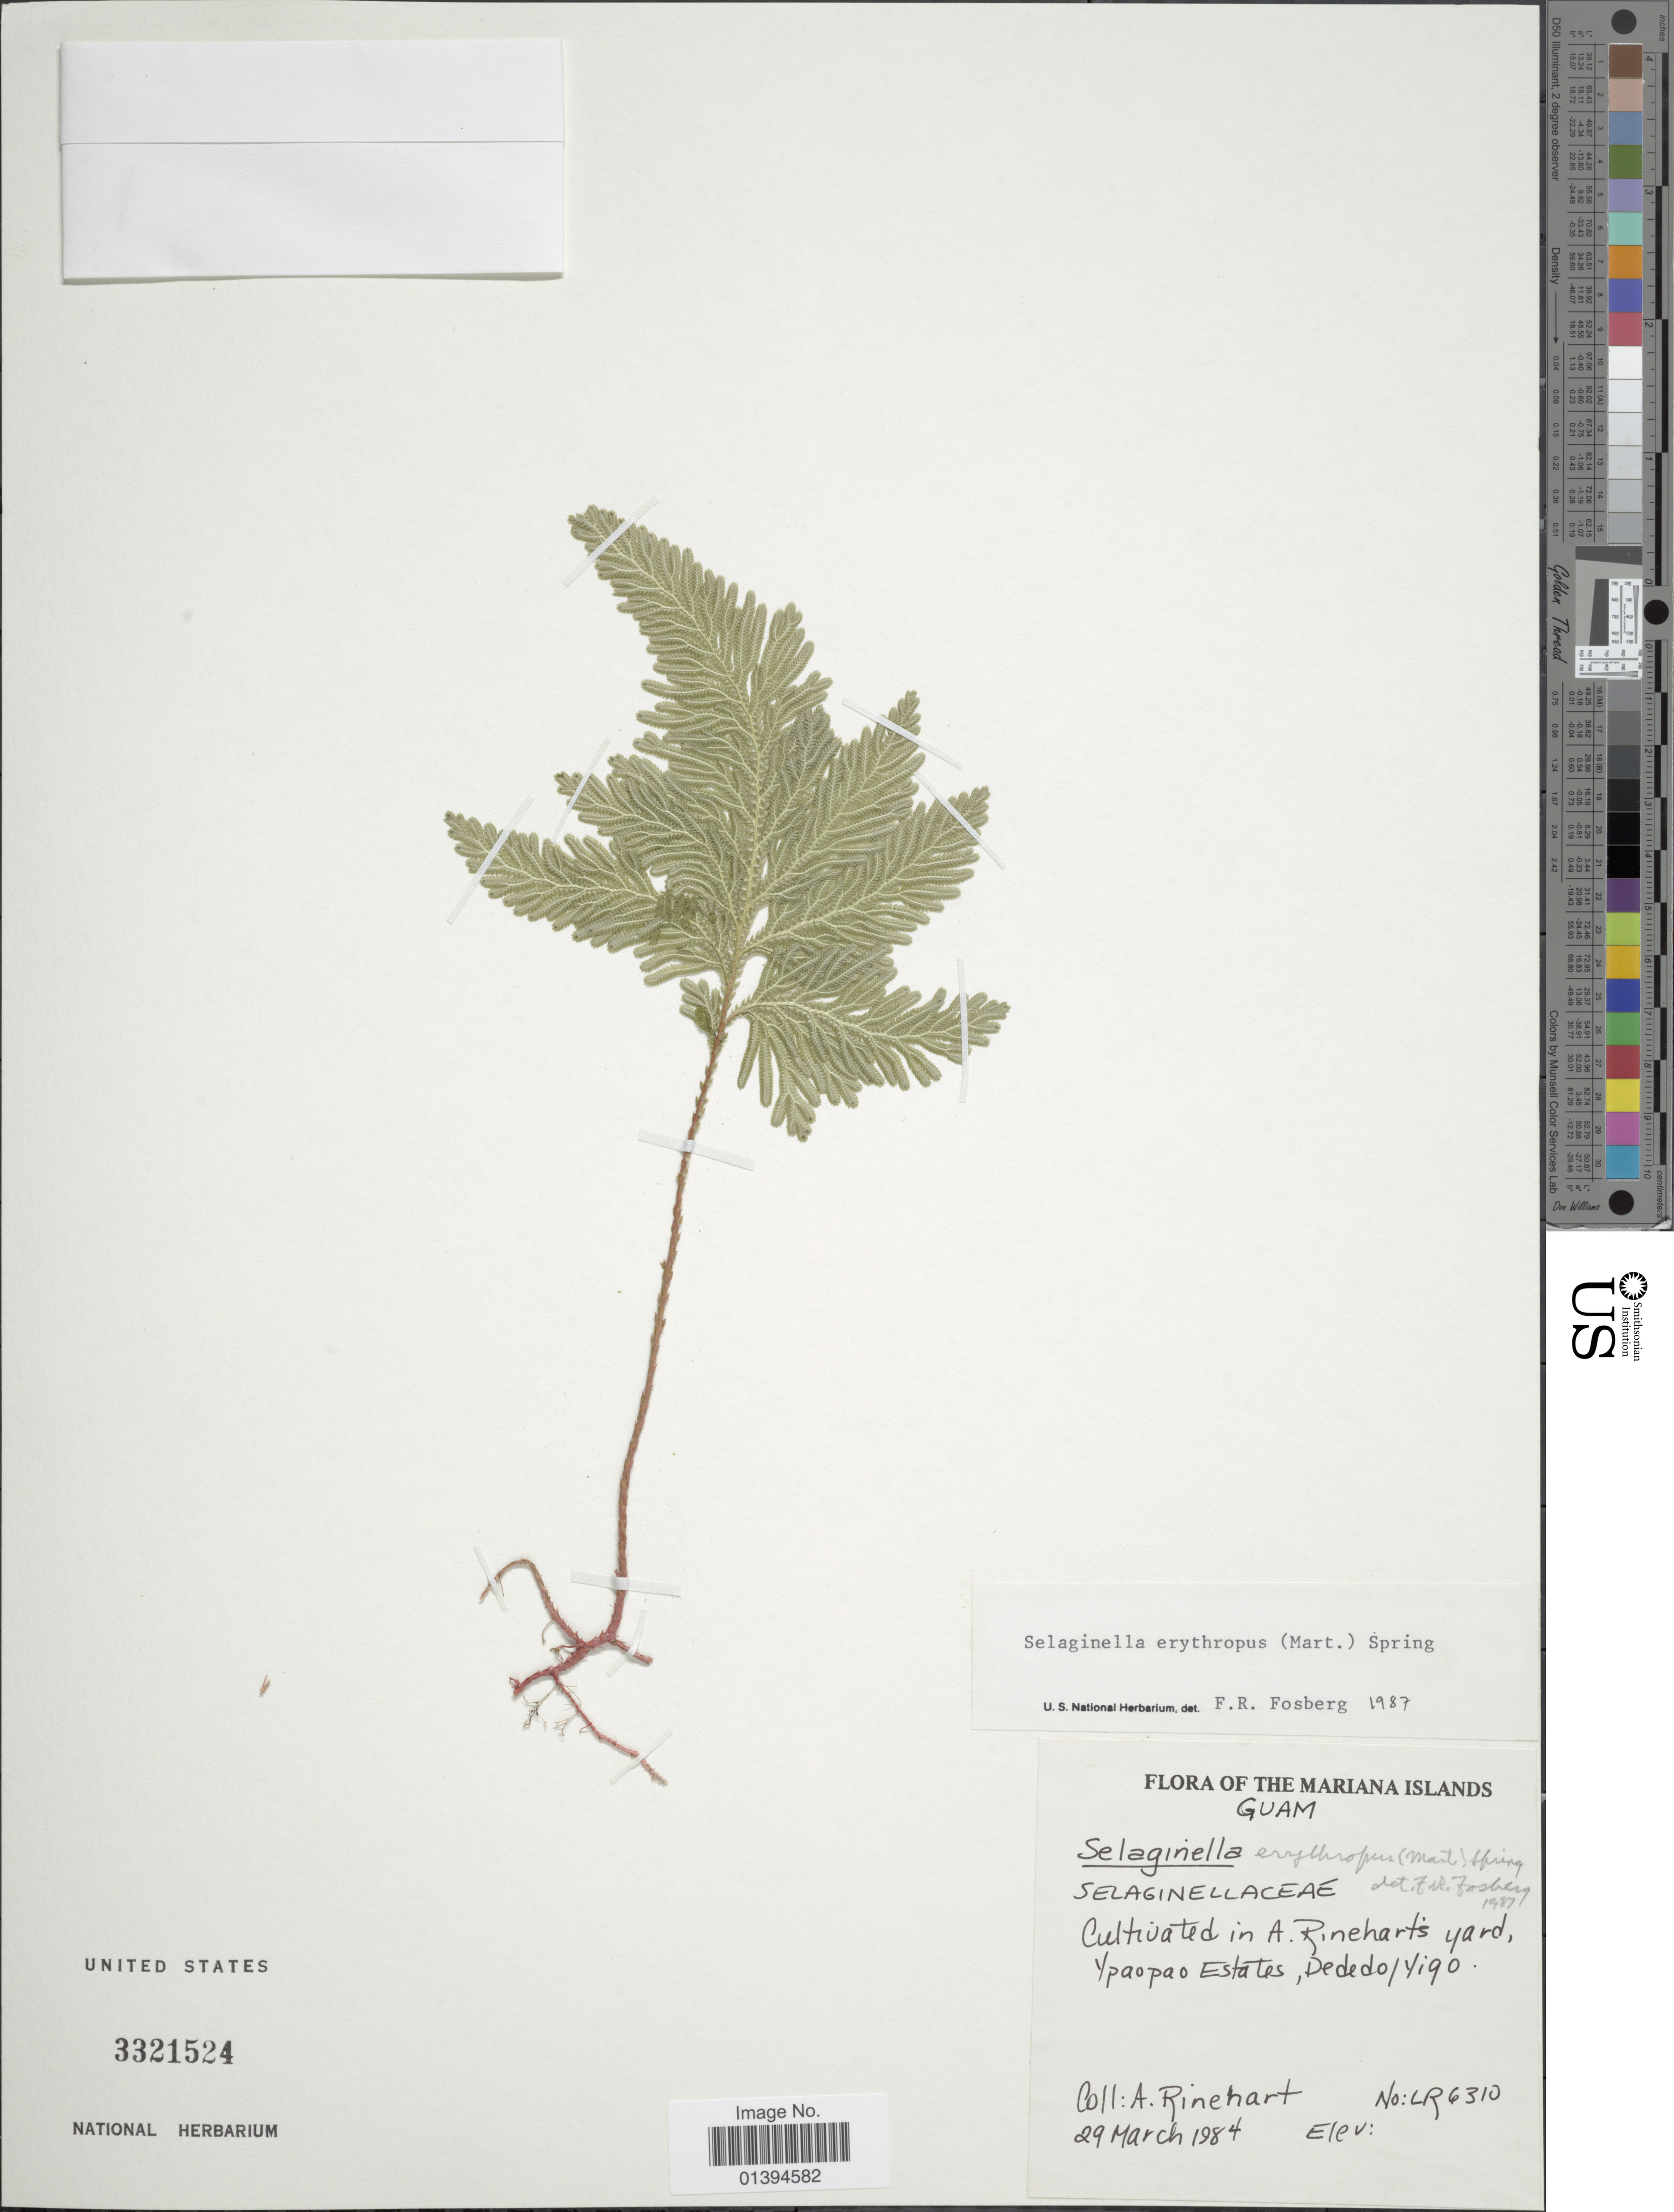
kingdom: Plantae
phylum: Tracheophyta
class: Lycopodiopsida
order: Selaginellales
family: Selaginellaceae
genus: Selaginella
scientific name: Selaginella erythropus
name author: (Mart.) Hieron.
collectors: A. Rinehart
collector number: LR6310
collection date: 1984-03-29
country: Guam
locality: Mariana Island, A. Rineharts yard, Ypaopao Estates; Dededo/yigo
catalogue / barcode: US 3321524